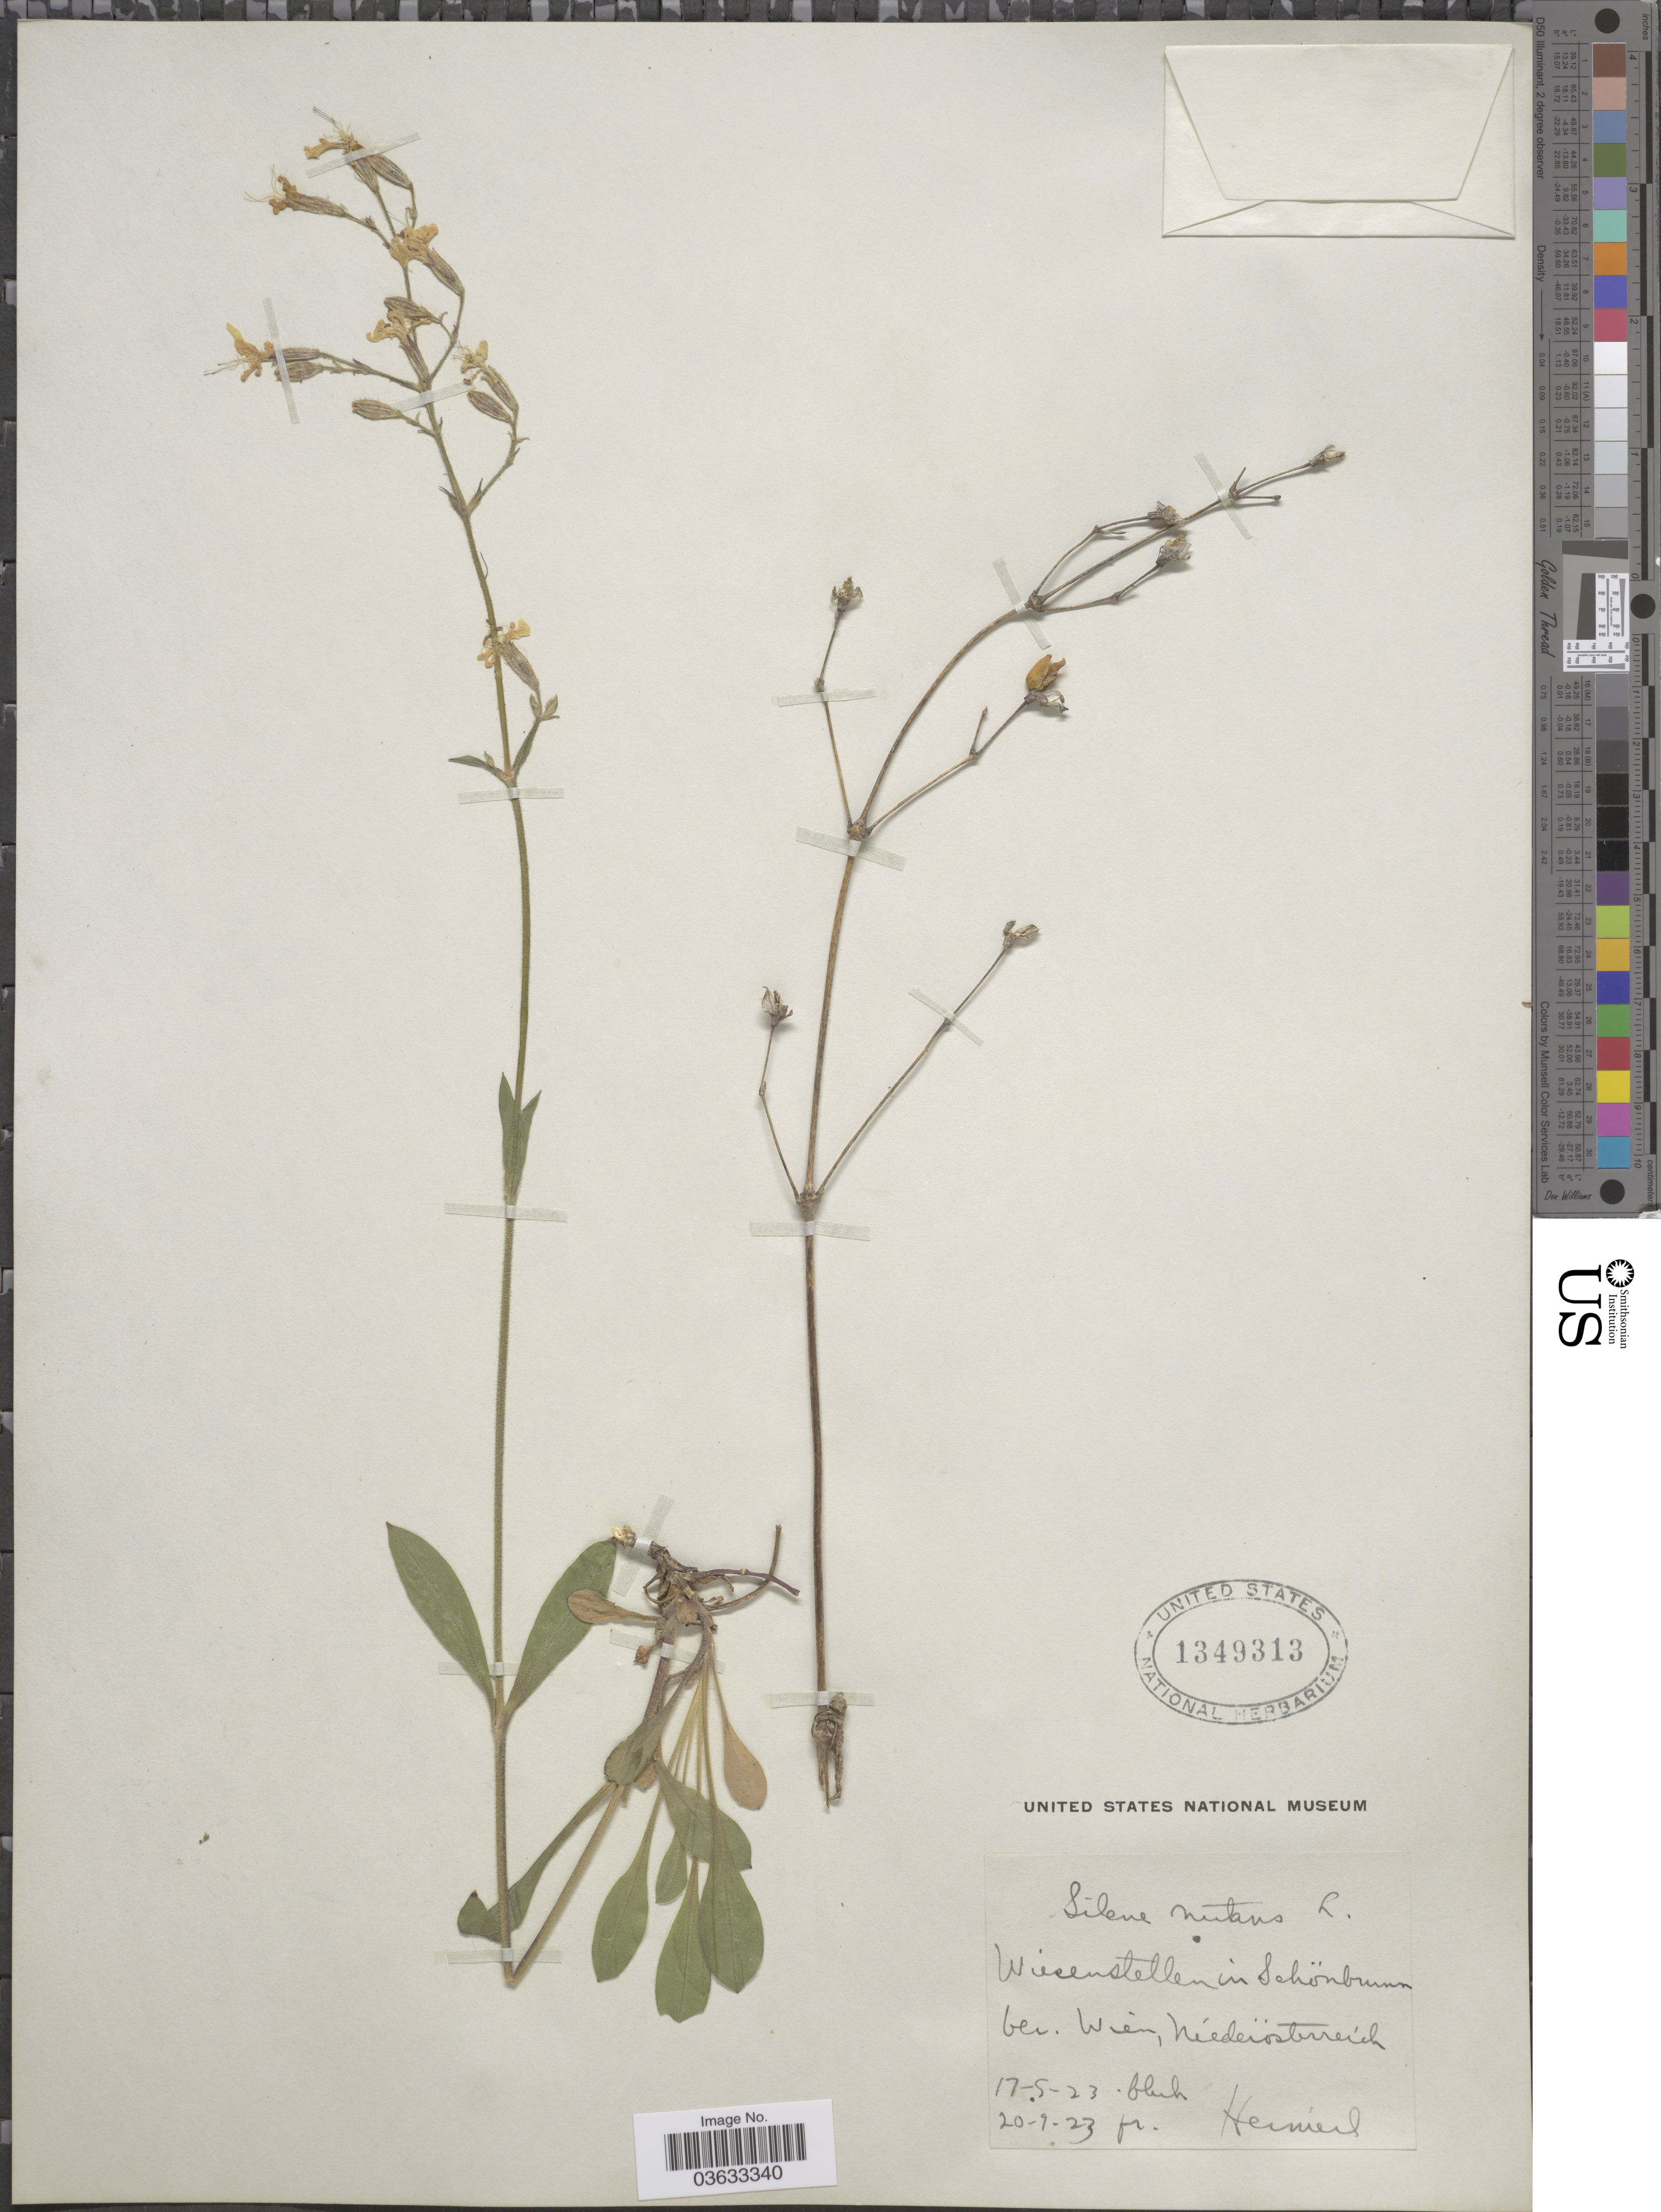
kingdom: Plantae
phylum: Tracheophyta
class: Magnoliopsida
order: Caryophyllales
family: Caryophyllaceae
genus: Silene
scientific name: Silene nutans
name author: L.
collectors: Hernierl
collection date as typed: Transcribed d/m/y: 17/5/23 to 20/9/23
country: Austria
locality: Wiesenstellen in Schönbrunn bei. Wien, Niederösterreich.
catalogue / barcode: US 1349313